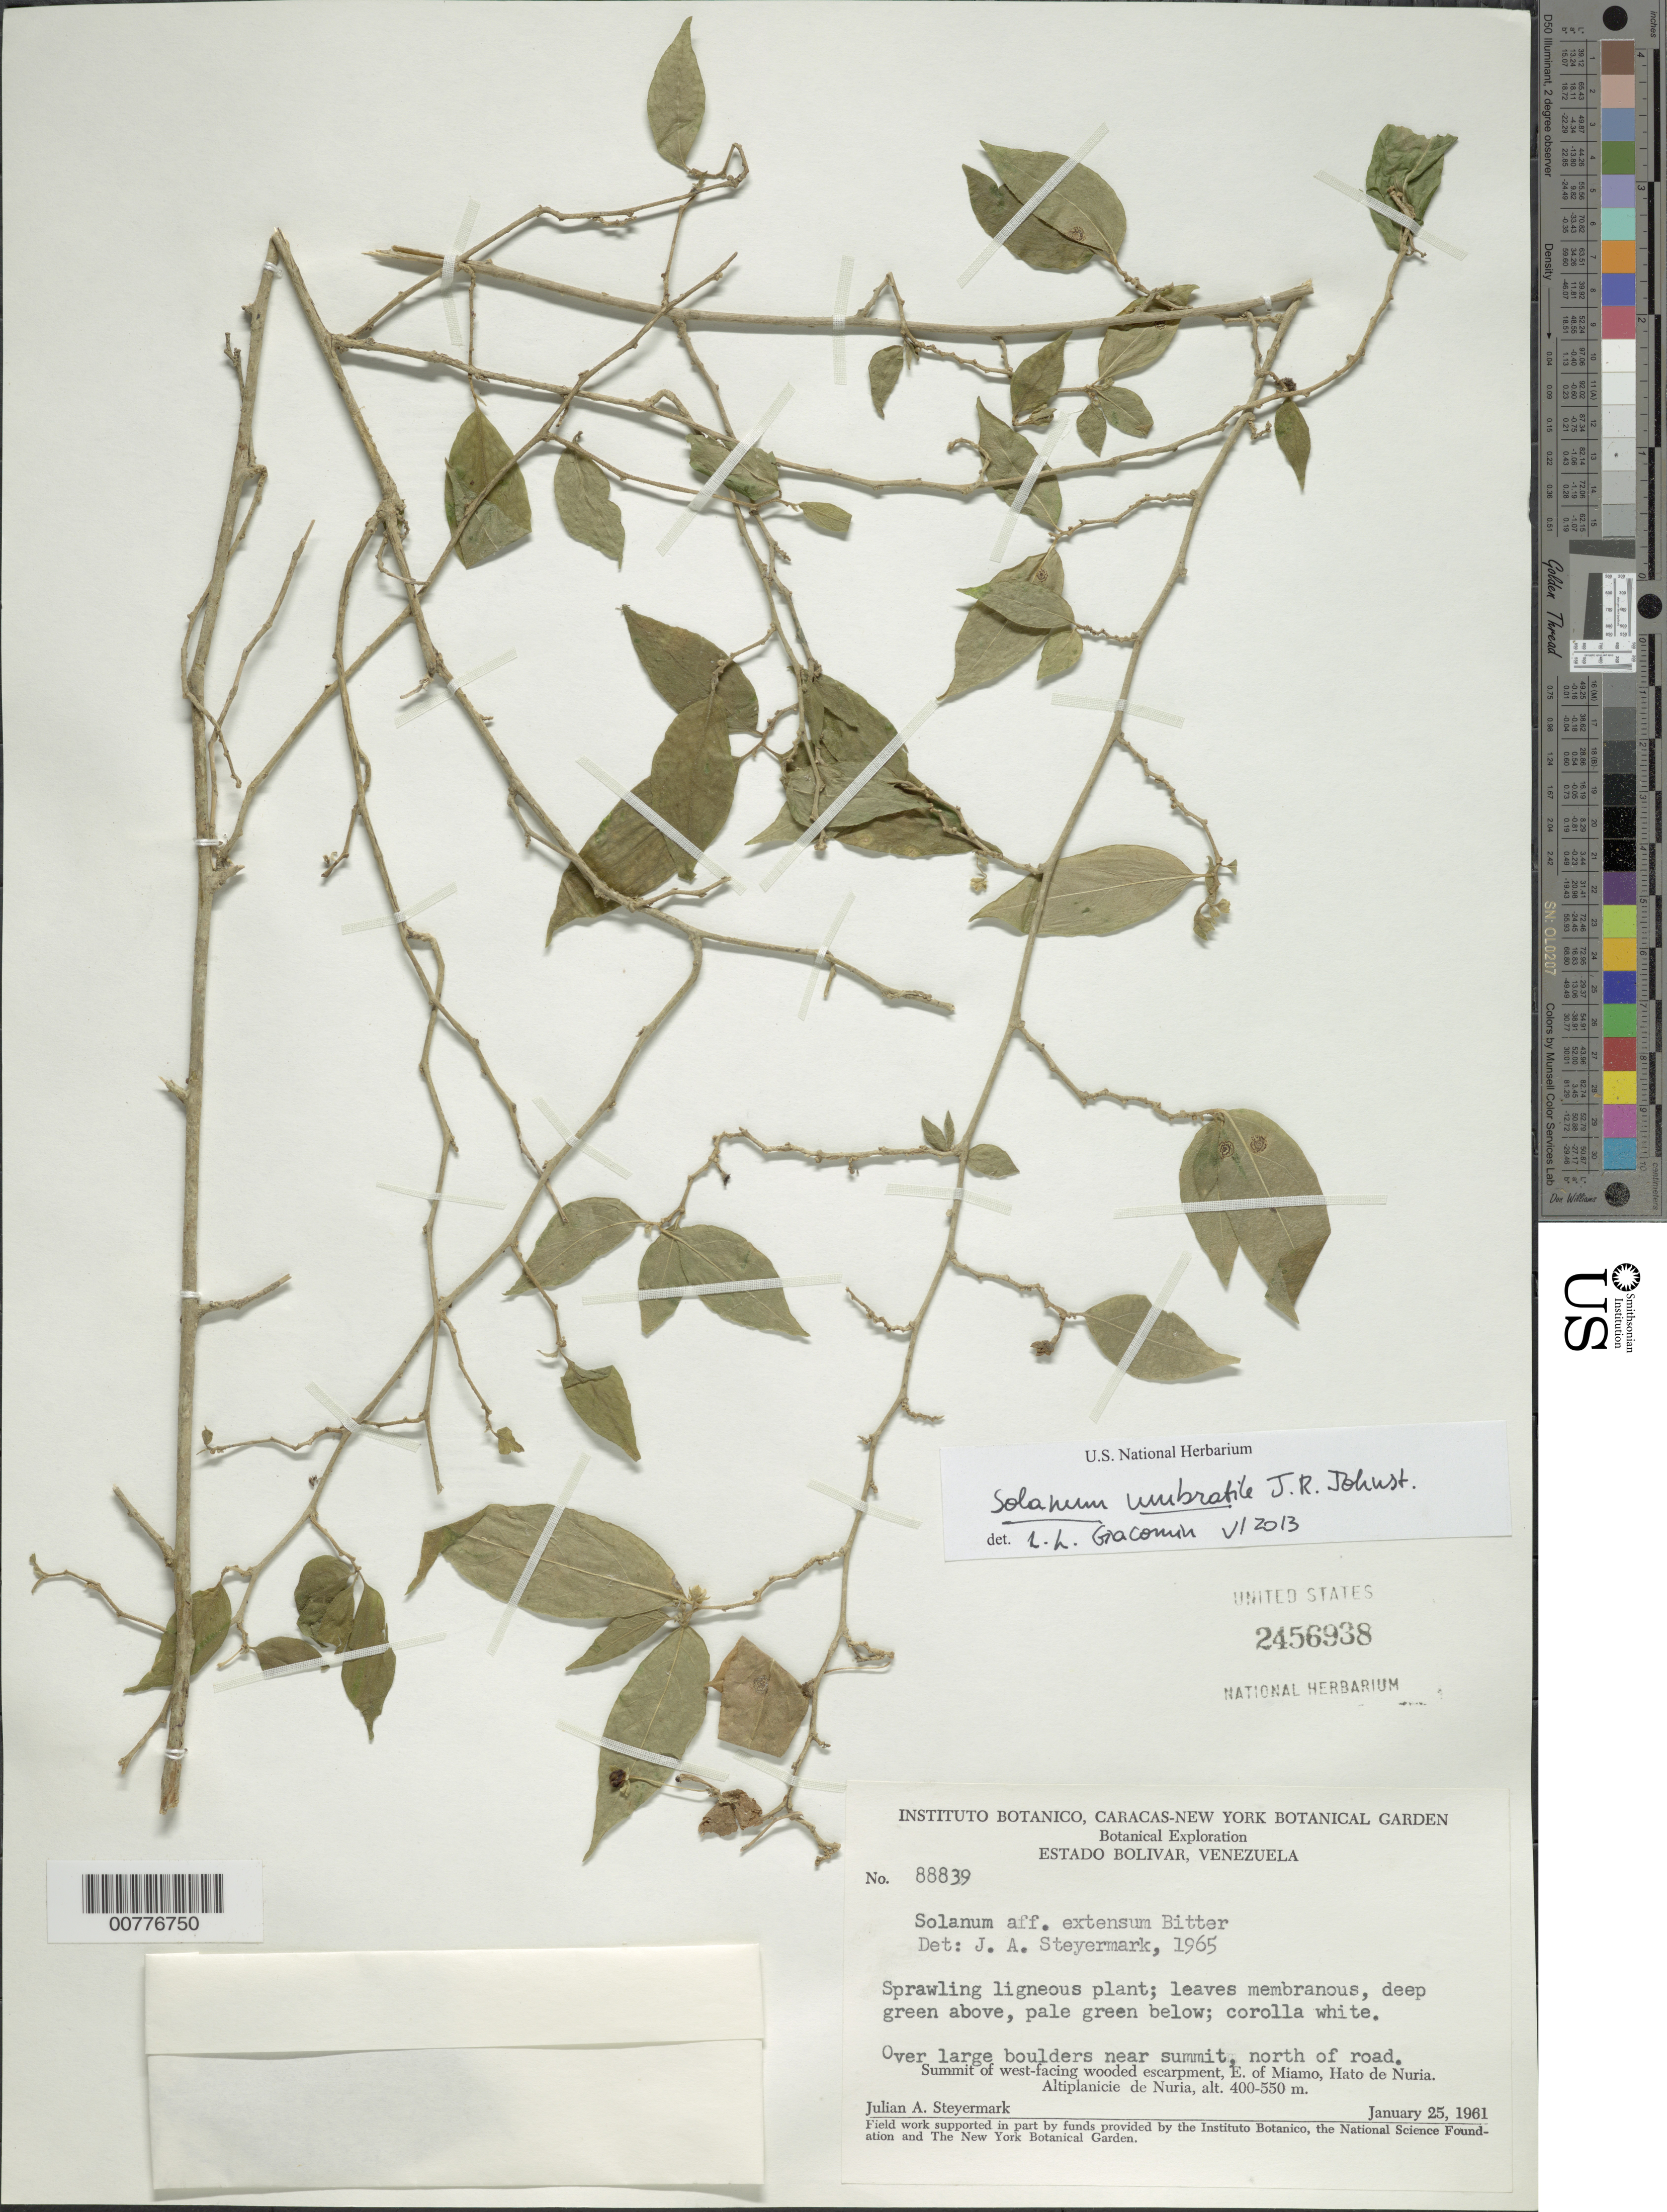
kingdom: Plantae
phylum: Tracheophyta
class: Magnoliopsida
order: Solanales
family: Solanaceae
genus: Solanum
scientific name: Solanum extensum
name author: Bitter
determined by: Steyermark, Julian A., (VEN)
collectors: J. Steyermark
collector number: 88839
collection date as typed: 1 Jan 1961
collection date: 1961-01-01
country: Venezuela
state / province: Bolívar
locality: Hato de Nuria; E. of Miamo, Altiplanicie de Nuria; north of road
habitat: Over large boulders near summit.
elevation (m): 400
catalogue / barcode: US 2456938